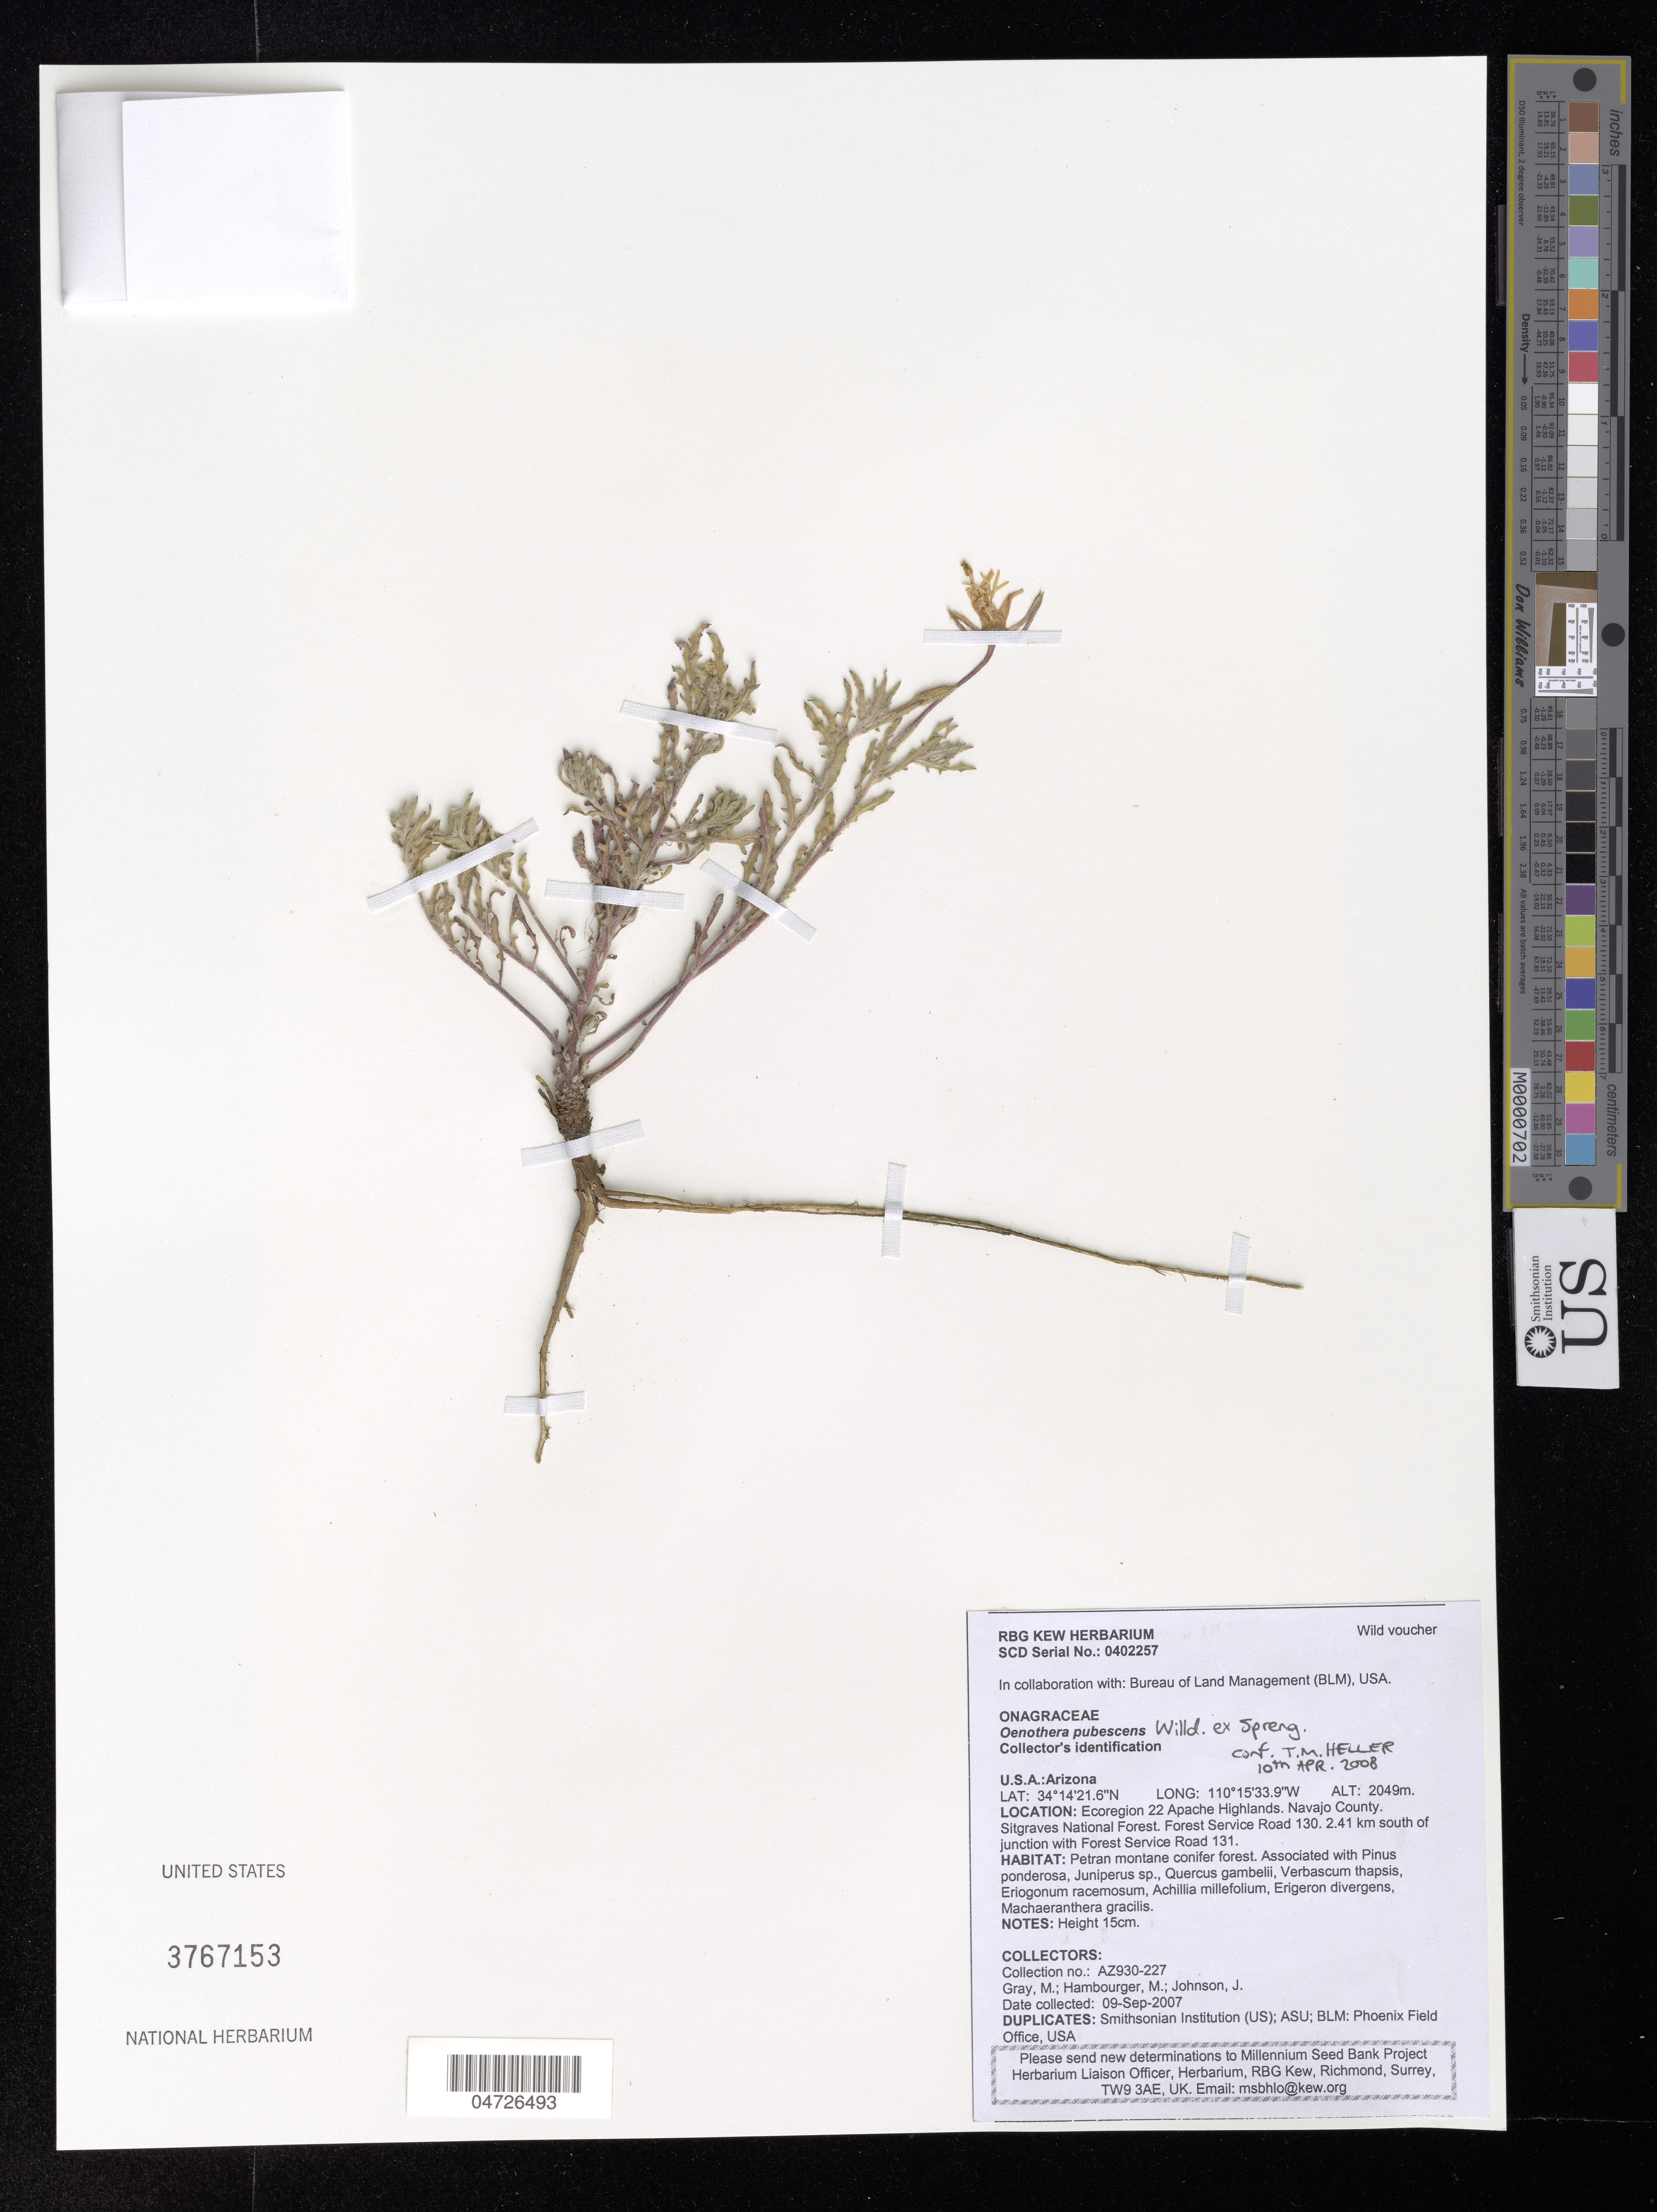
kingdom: Plantae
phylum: Tracheophyta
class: Magnoliopsida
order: Myrtales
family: Onagraceae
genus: Oenothera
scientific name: Oenothera pubescens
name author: Willd. ex Spreng.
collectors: M. Gray, M. Hambourger & J. Johnson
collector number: AZ930-227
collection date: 2007-09-09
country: United States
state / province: Arizona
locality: Ecoregion 22 Apache Highlands. Navajo County. Sitgraves National Forest. Forest Service Road 130. 2.41 km south of junction with Forest Service Road 131.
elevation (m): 2049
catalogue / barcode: US 3767153